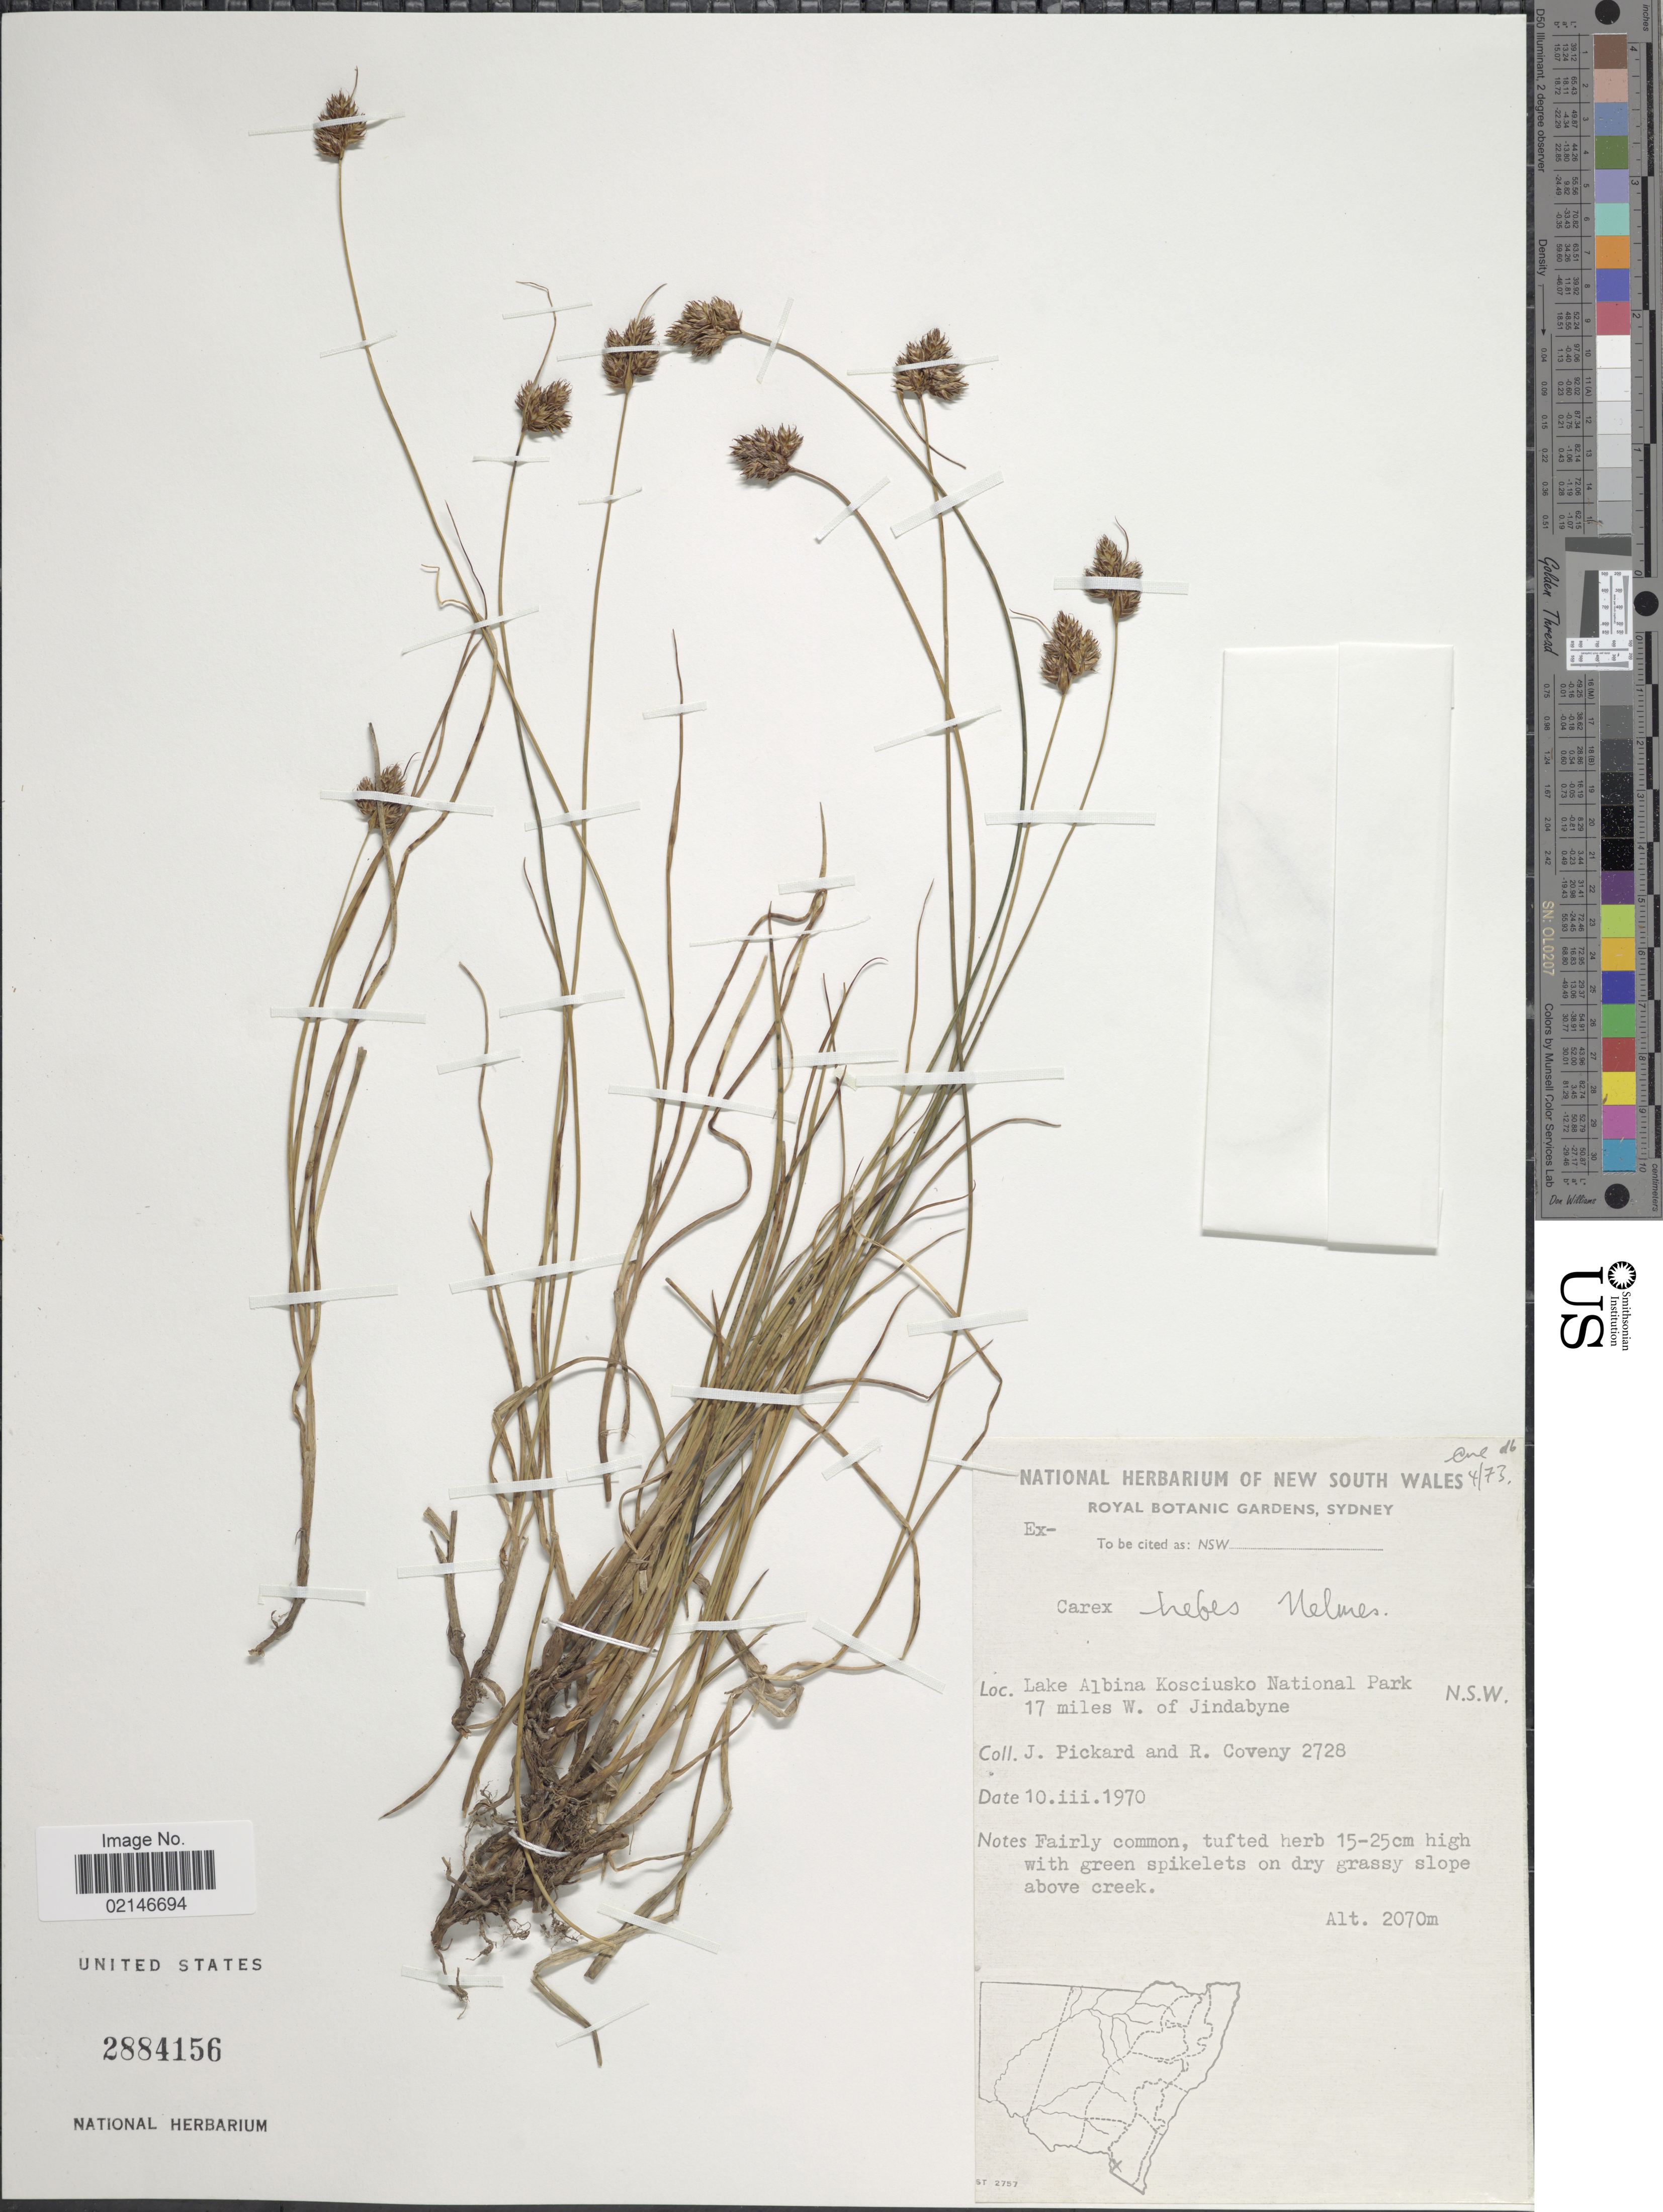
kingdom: Plantae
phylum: Tracheophyta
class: Liliopsida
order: Poales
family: Cyperaceae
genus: Carex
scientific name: Carex hebes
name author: Nelmes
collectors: J. Pickard & R. Coveny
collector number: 2728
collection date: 1970-03-10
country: Australia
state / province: New South Wales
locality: Lake Albina Kosciusko National Park 17 miles W. of Jindabyne, N.S.W.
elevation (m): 2070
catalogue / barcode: US 2884156